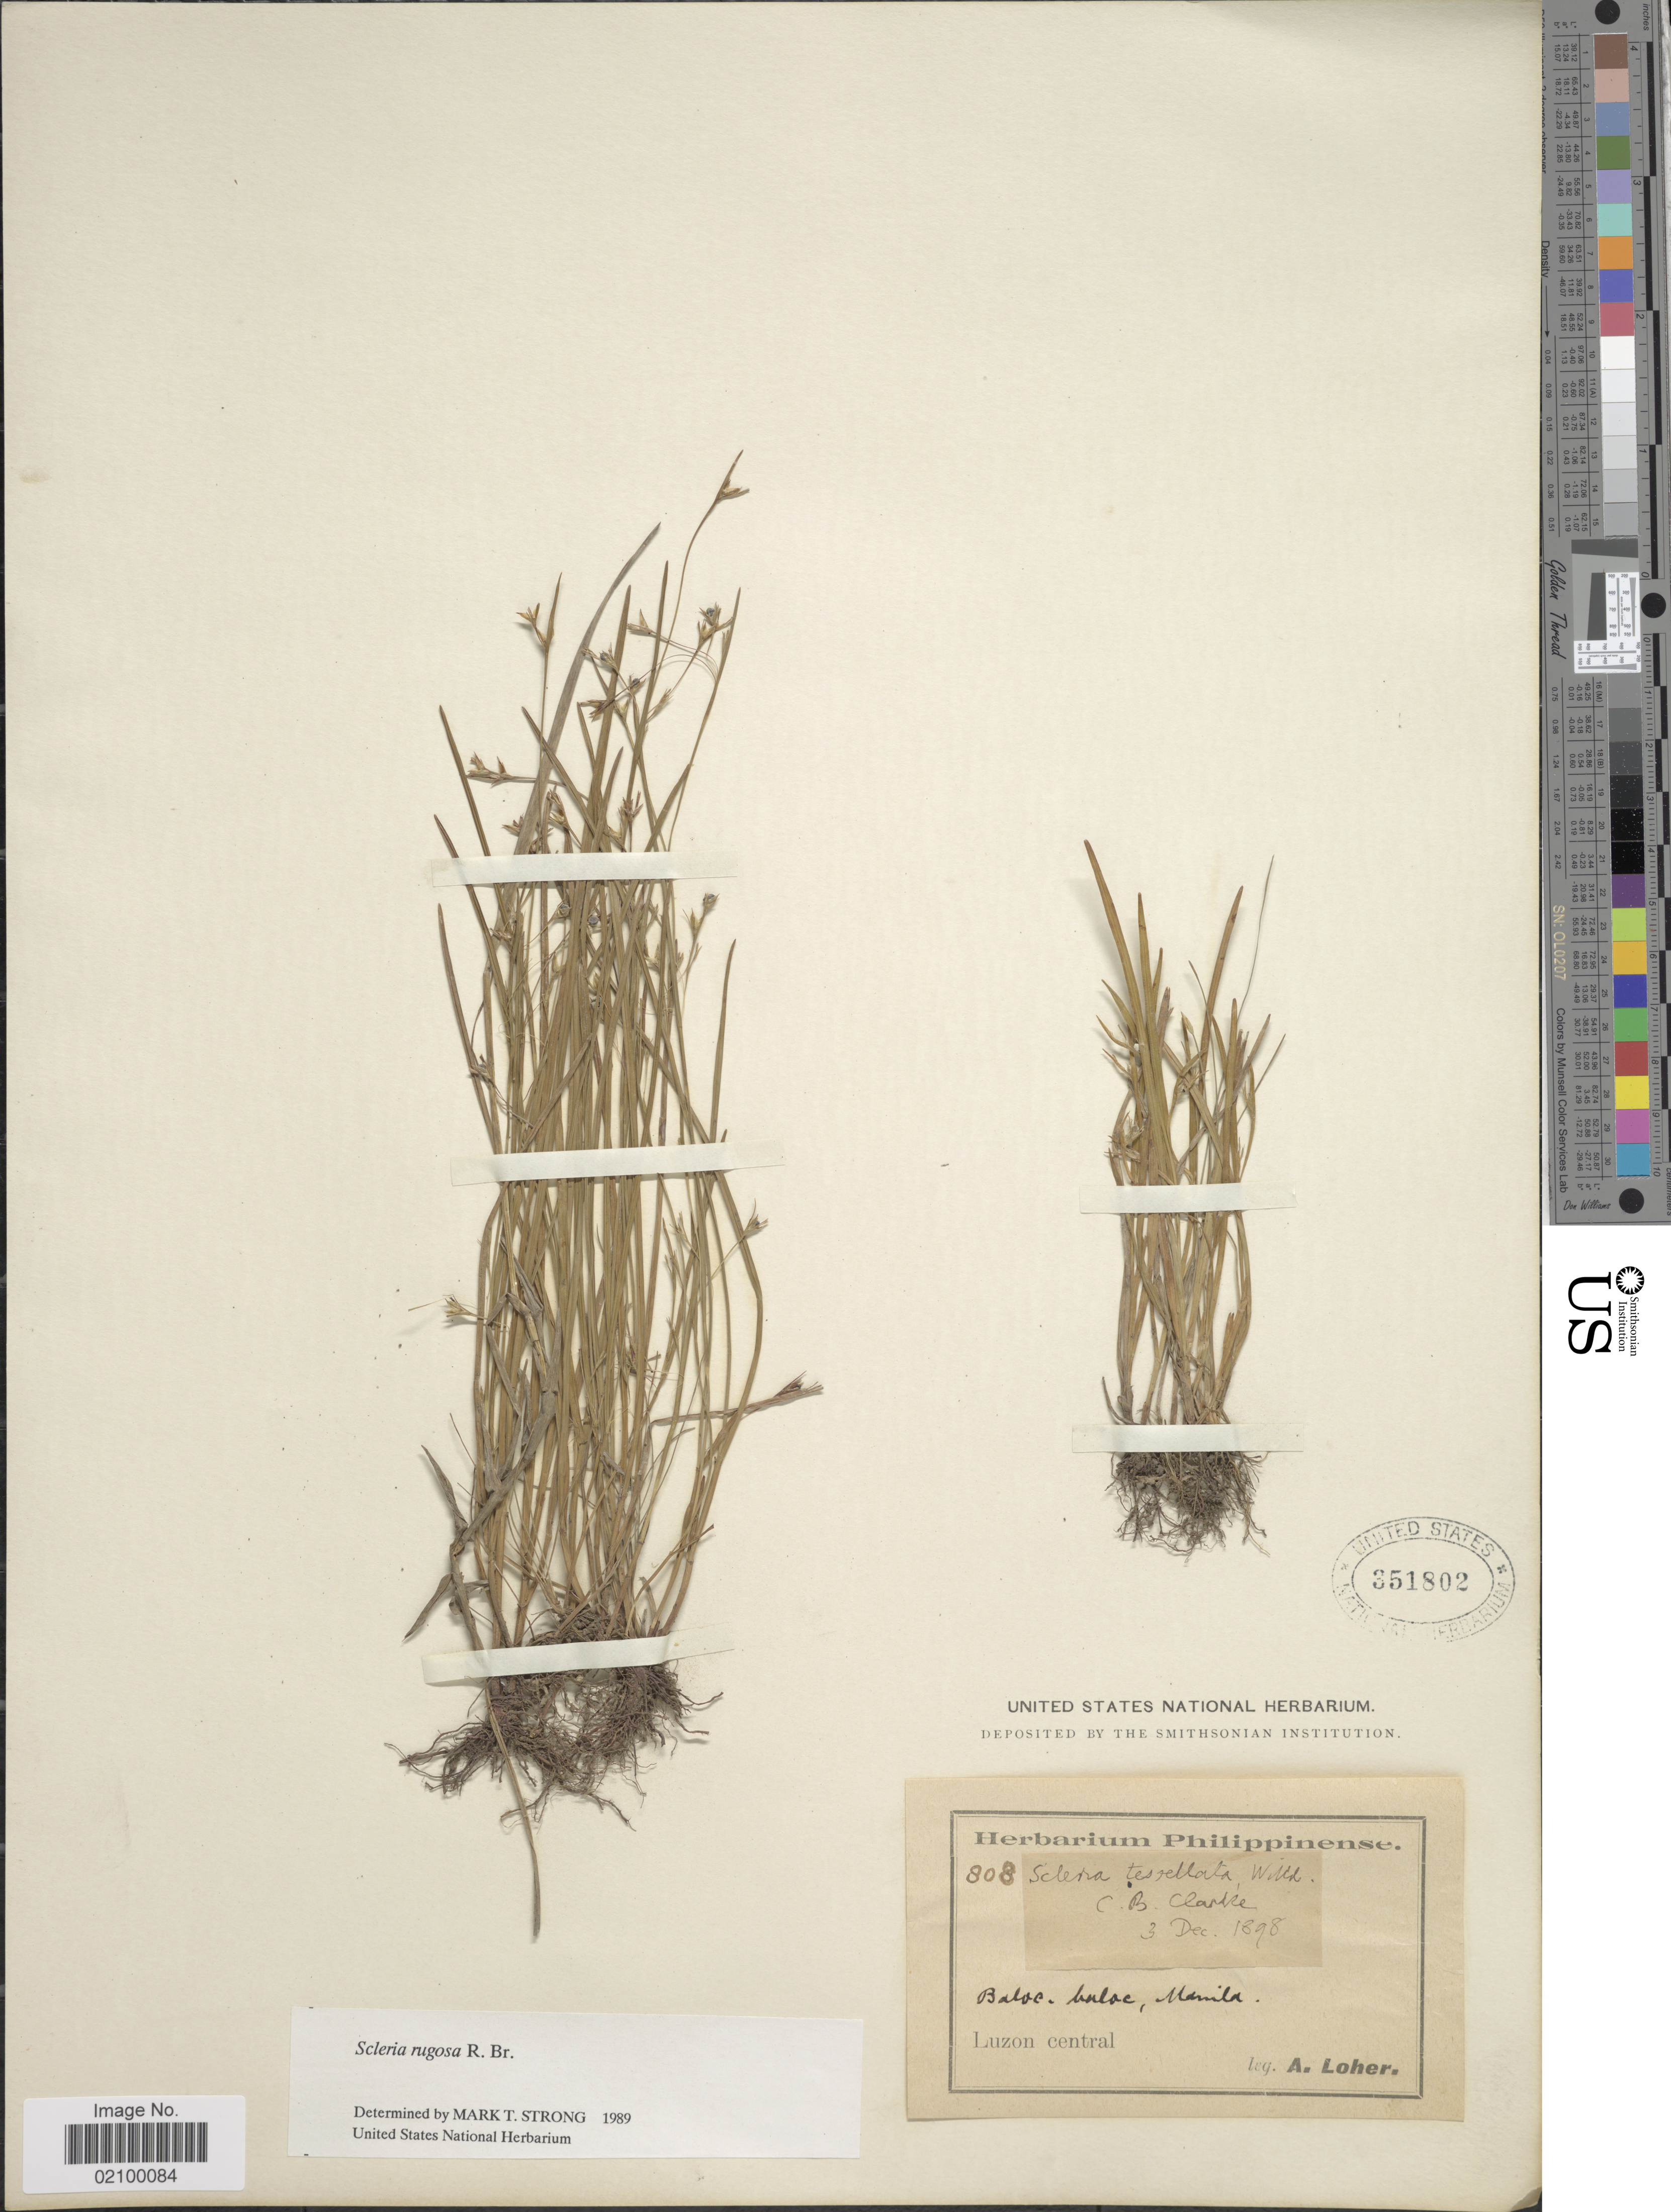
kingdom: Plantae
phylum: Tracheophyta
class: Liliopsida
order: Poales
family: Cyperaceae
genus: Scleria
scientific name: Scleria rugosa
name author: R. Br.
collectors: A. Loher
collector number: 808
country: Philippines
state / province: National Capital Region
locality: Baloc, bulac, Manila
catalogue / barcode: US 351802